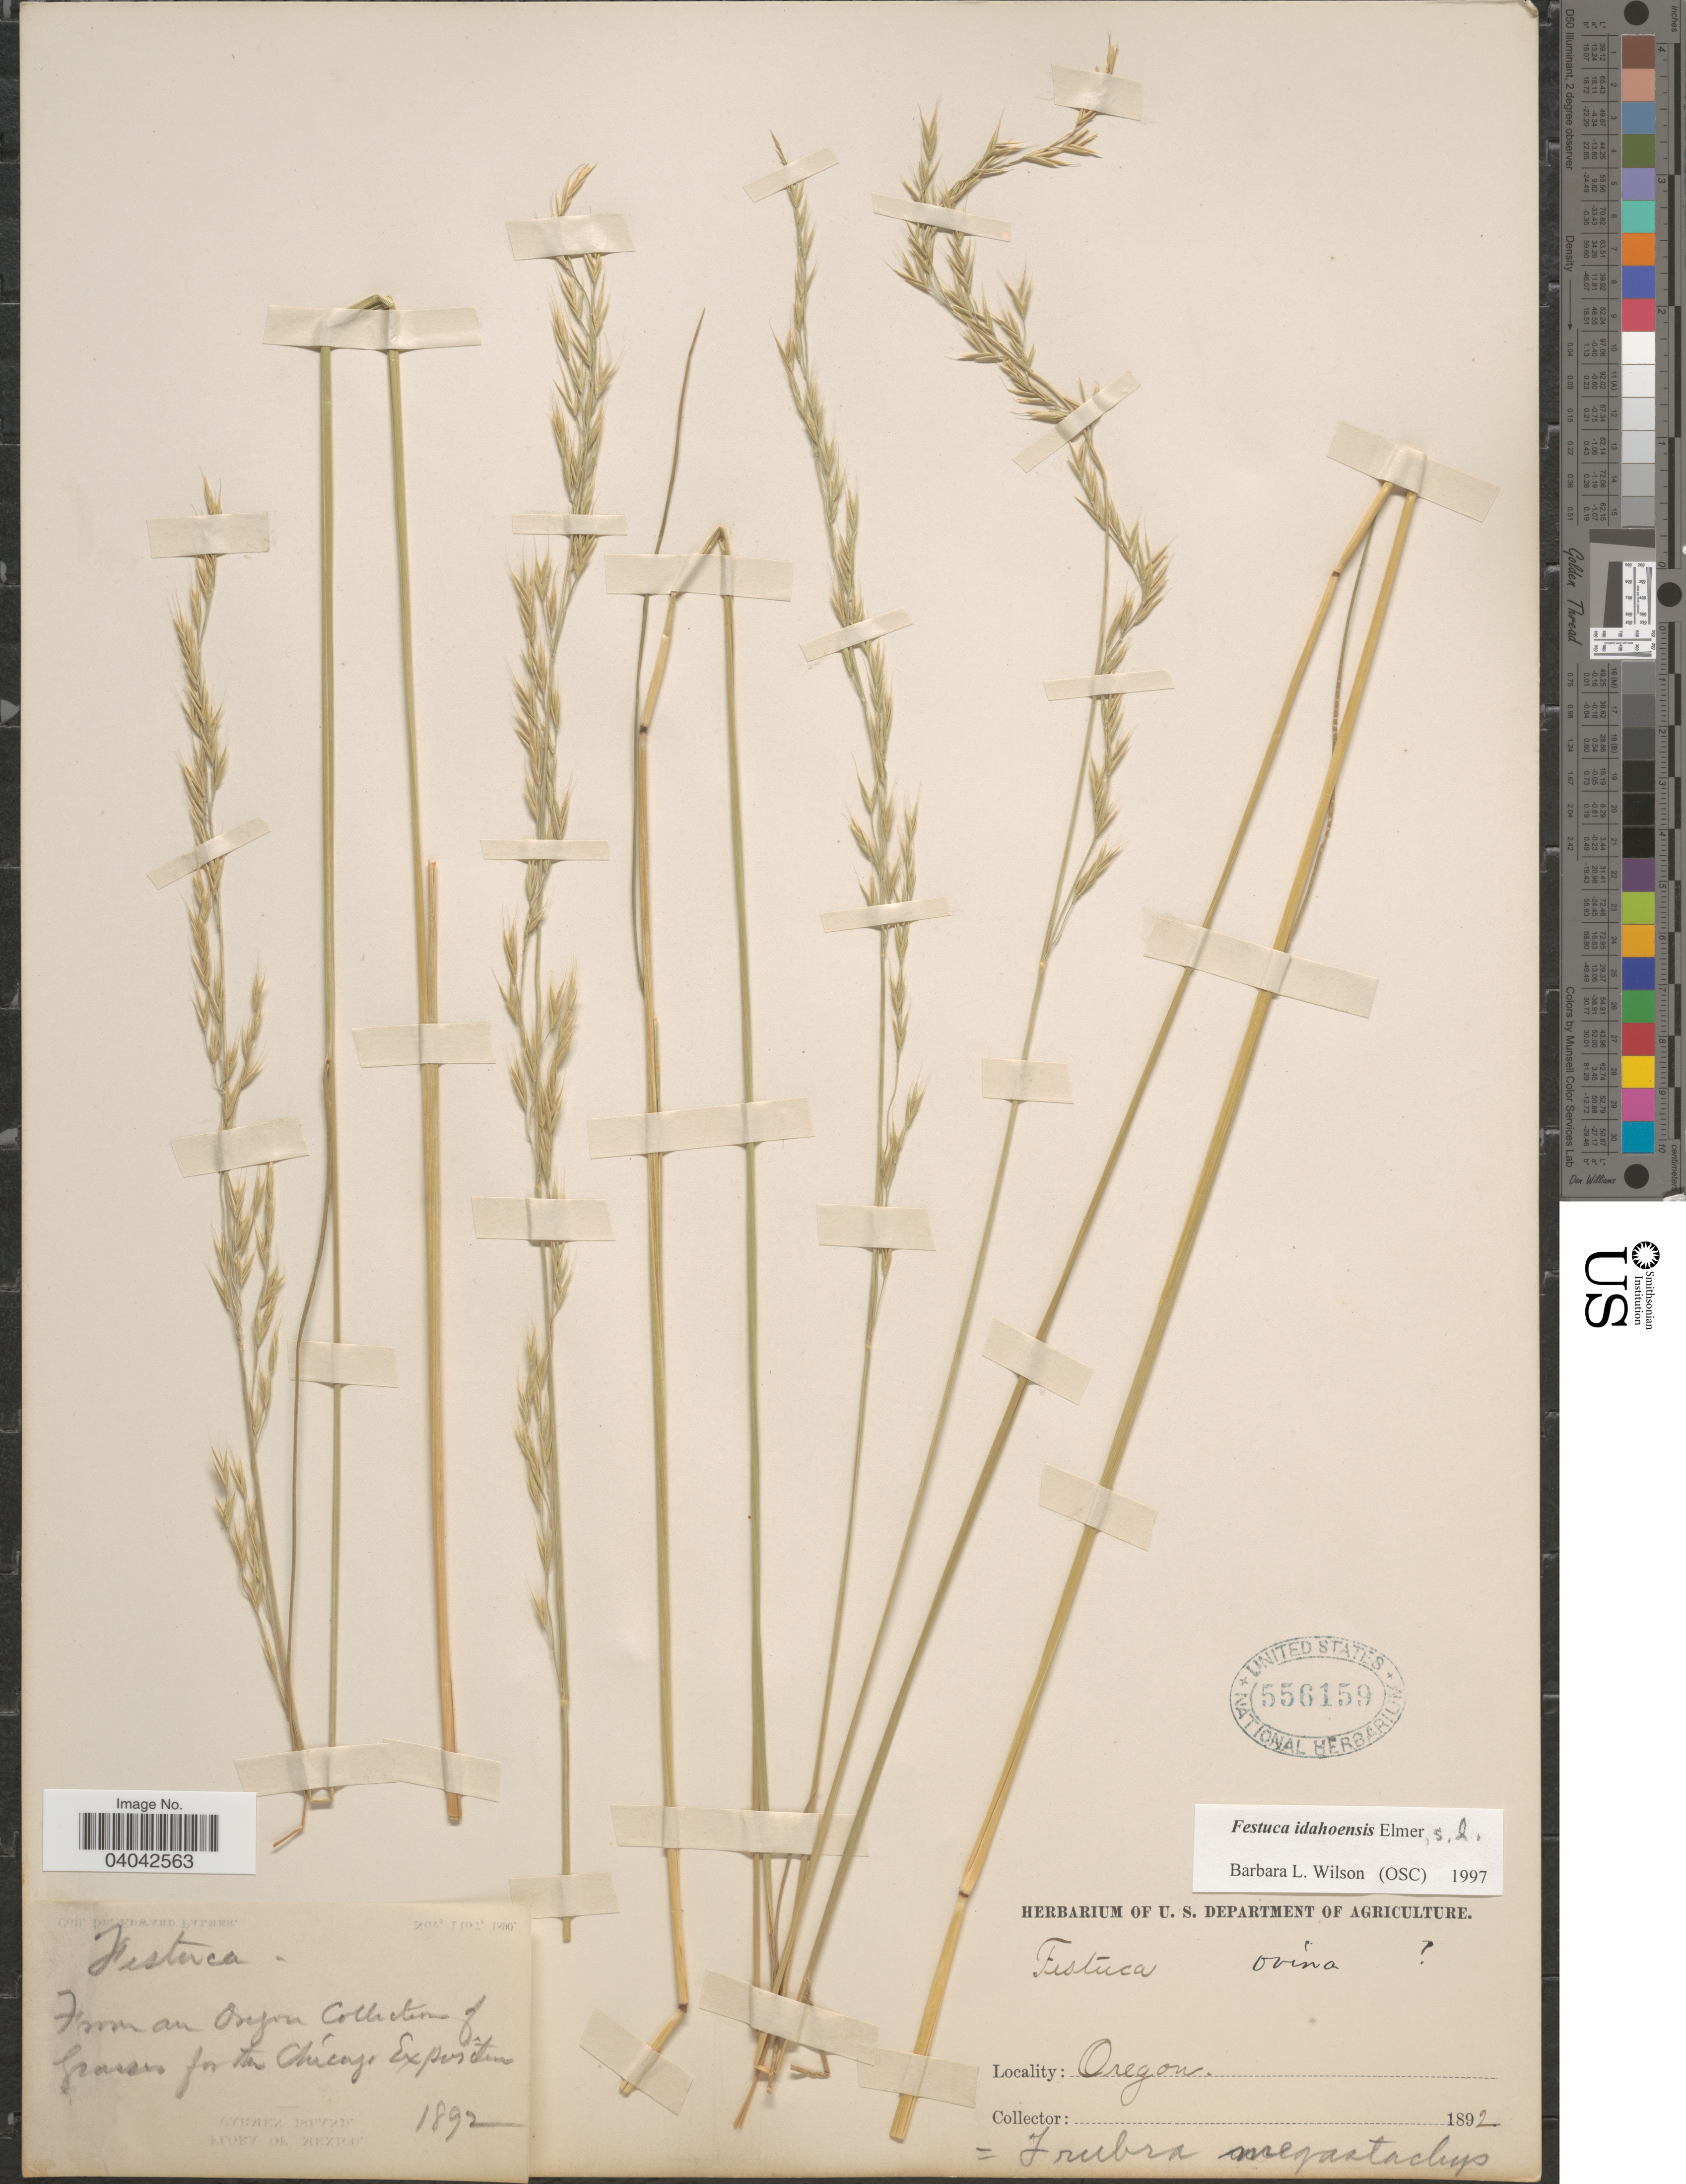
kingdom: Plantae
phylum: Tracheophyta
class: Liliopsida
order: Poales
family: Poaceae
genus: Festuca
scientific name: Festuca idahoensis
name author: Elmer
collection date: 1892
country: United States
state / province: Oregon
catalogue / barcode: US 556159